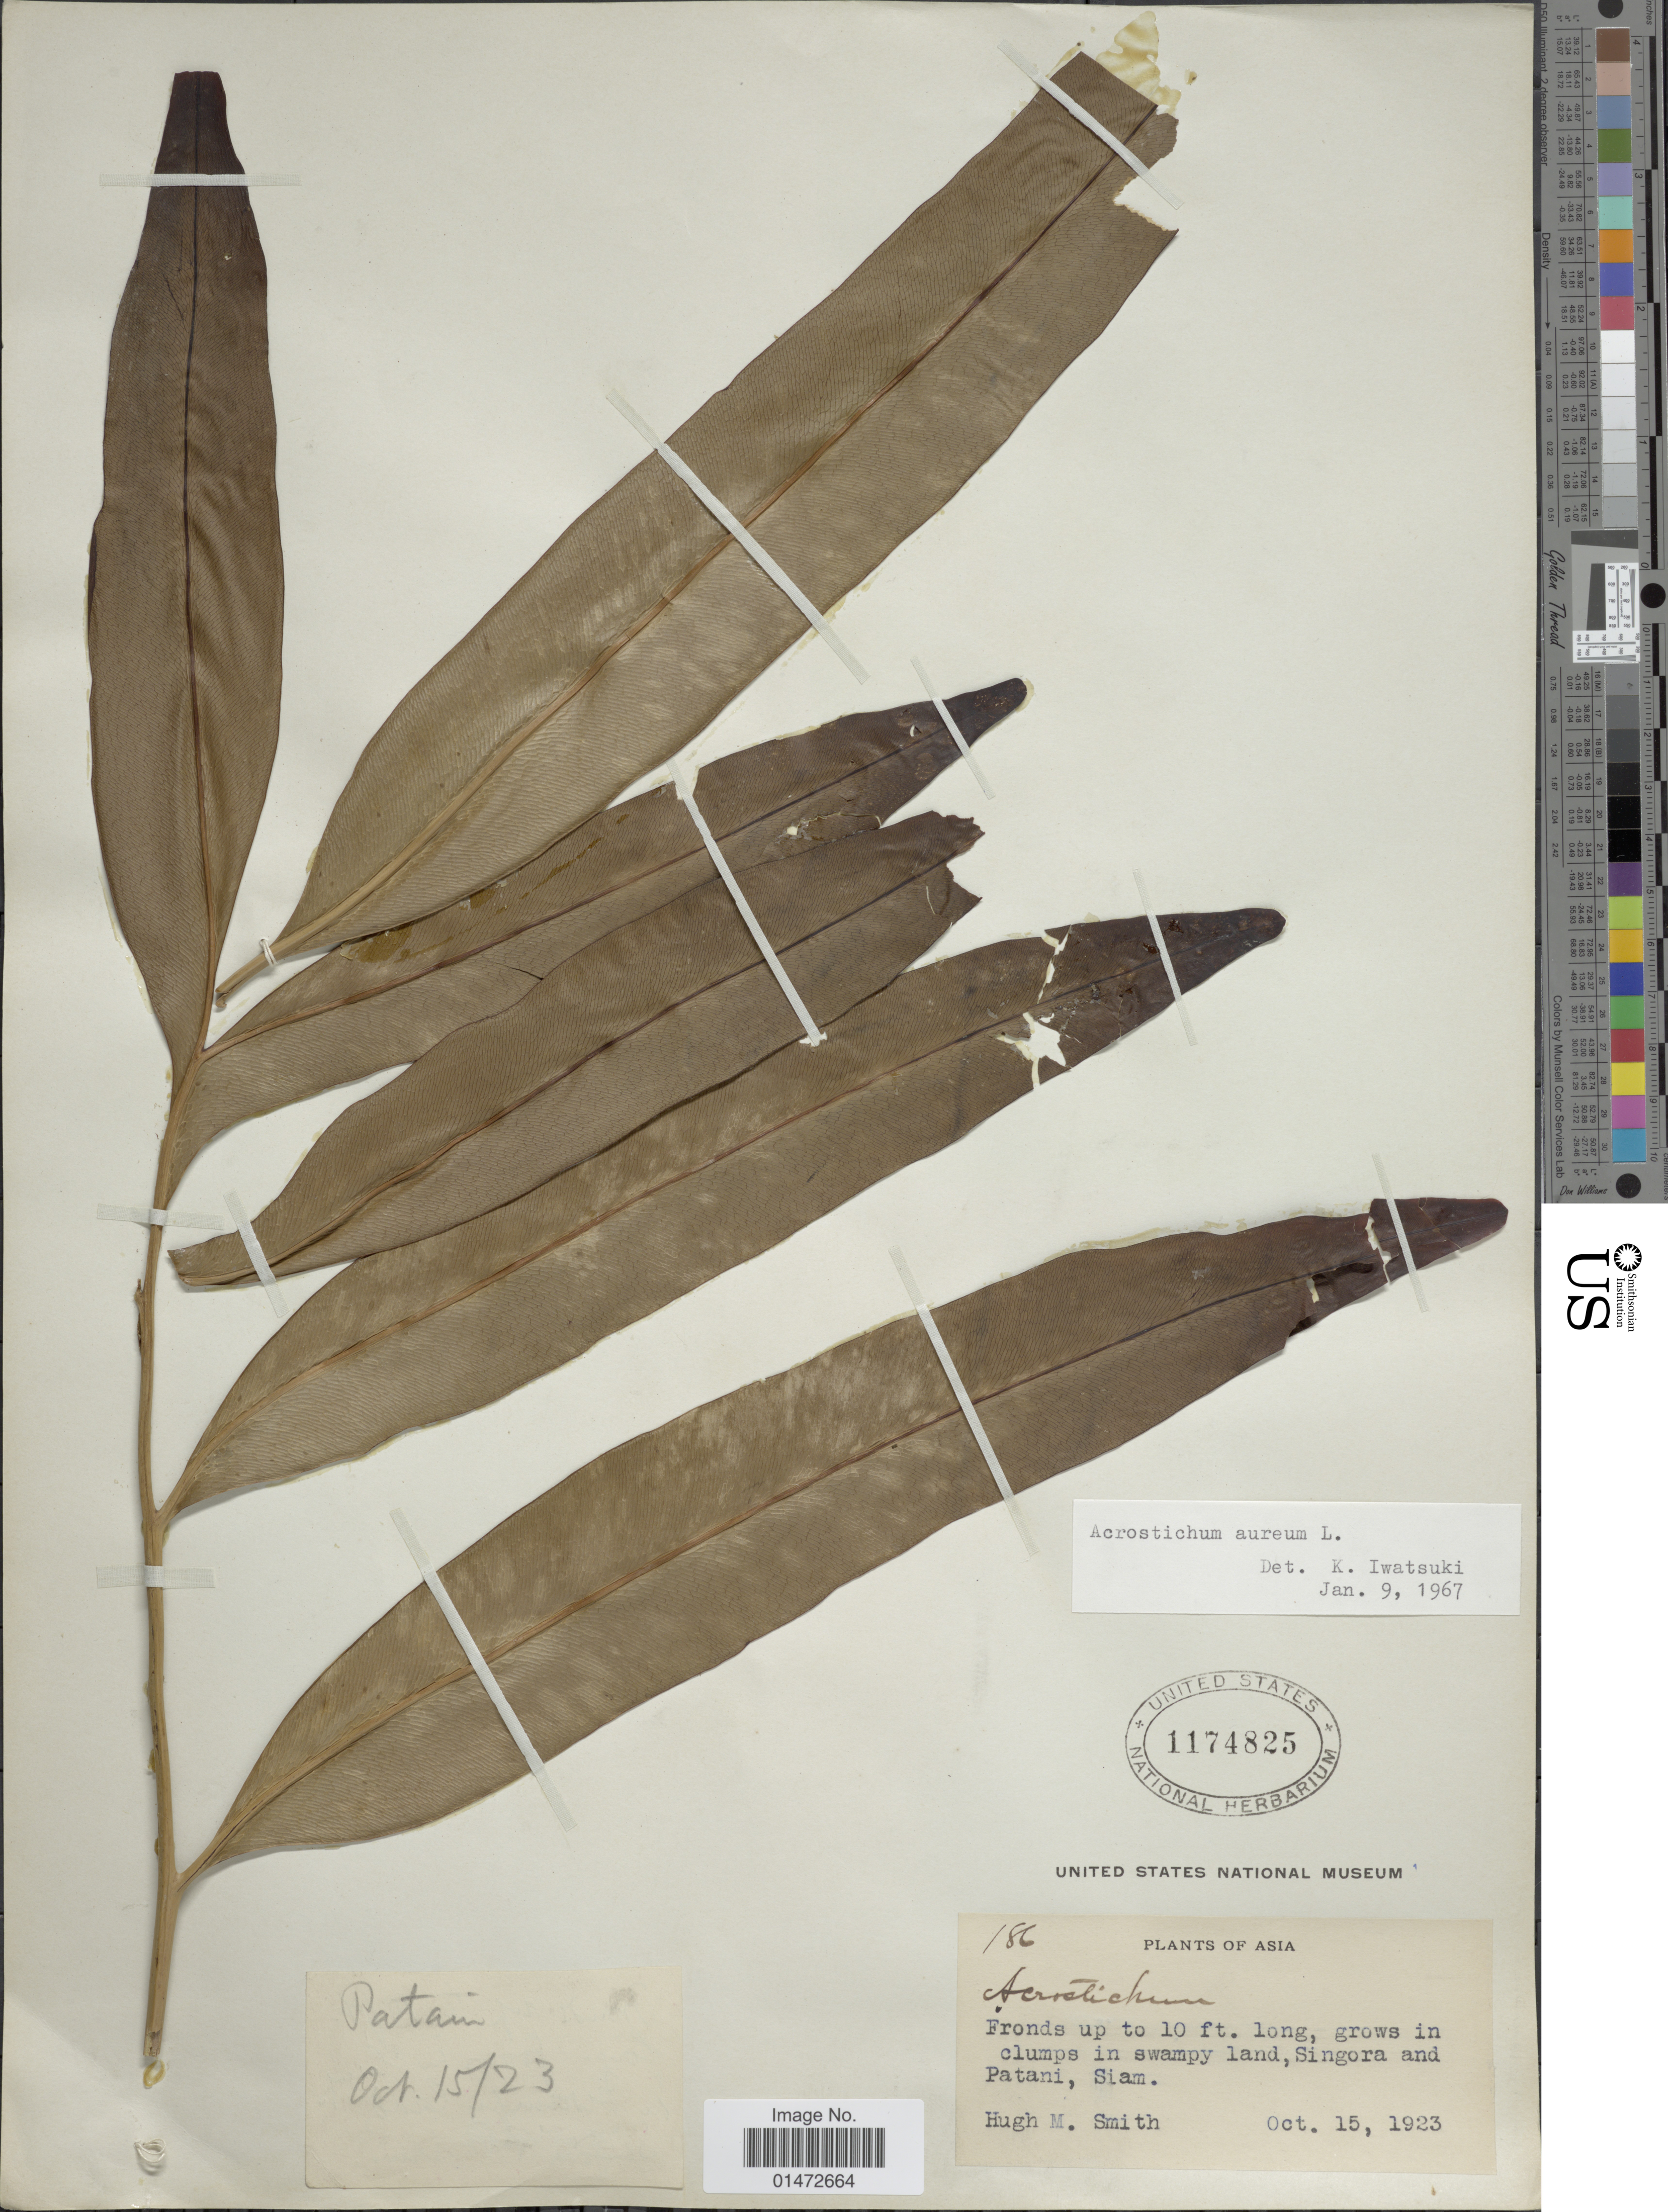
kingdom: Plantae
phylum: Tracheophyta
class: Polypodiopsida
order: Polypodiales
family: Pteridaceae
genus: Acrostichum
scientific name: Acrostichum aureum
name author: L.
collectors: H. M. Smith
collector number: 186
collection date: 1923-10-15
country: Thailand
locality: Asia. Grows in clumps in swampy land, Singora and Patani, Siam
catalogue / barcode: US 1174825